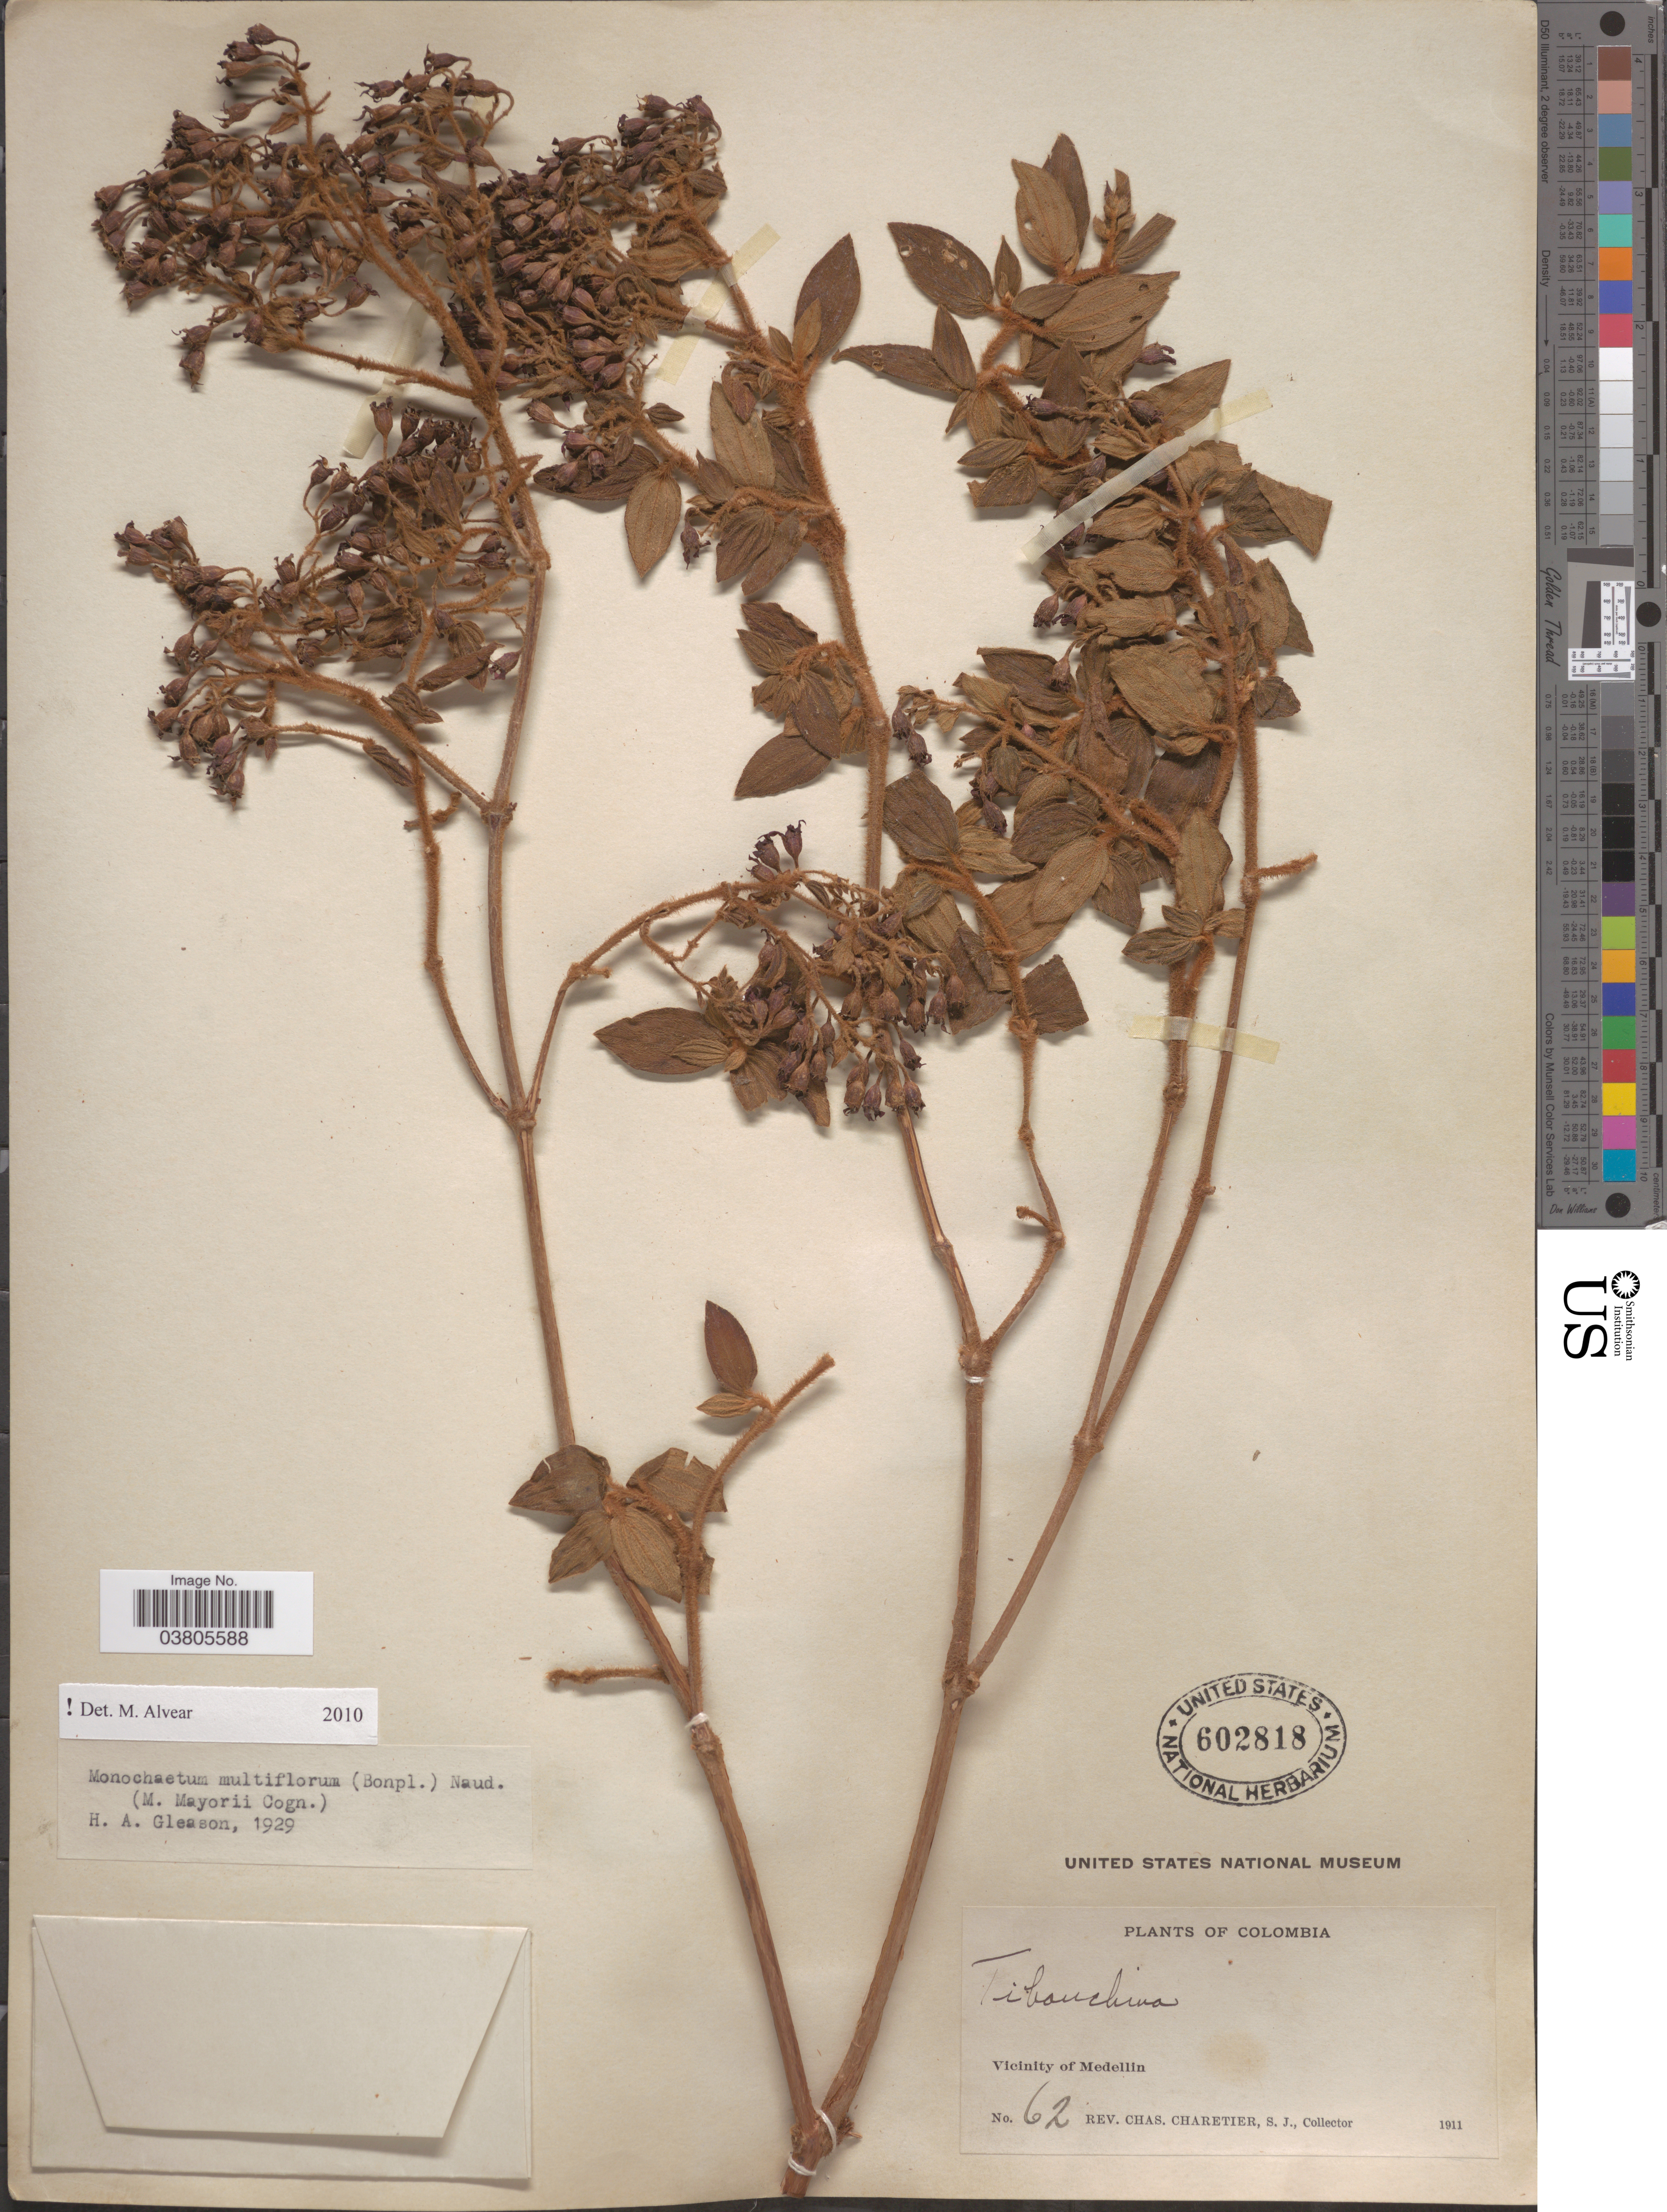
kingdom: Plantae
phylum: Tracheophyta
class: Magnoliopsida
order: Myrtales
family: Melastomataceae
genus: Monochaetum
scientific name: Monochaetum multiflorum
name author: (Bonpl.) Naudin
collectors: C. Charetier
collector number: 62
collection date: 1911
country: Colombia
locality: Vicinity of Medellin.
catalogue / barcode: US 602818